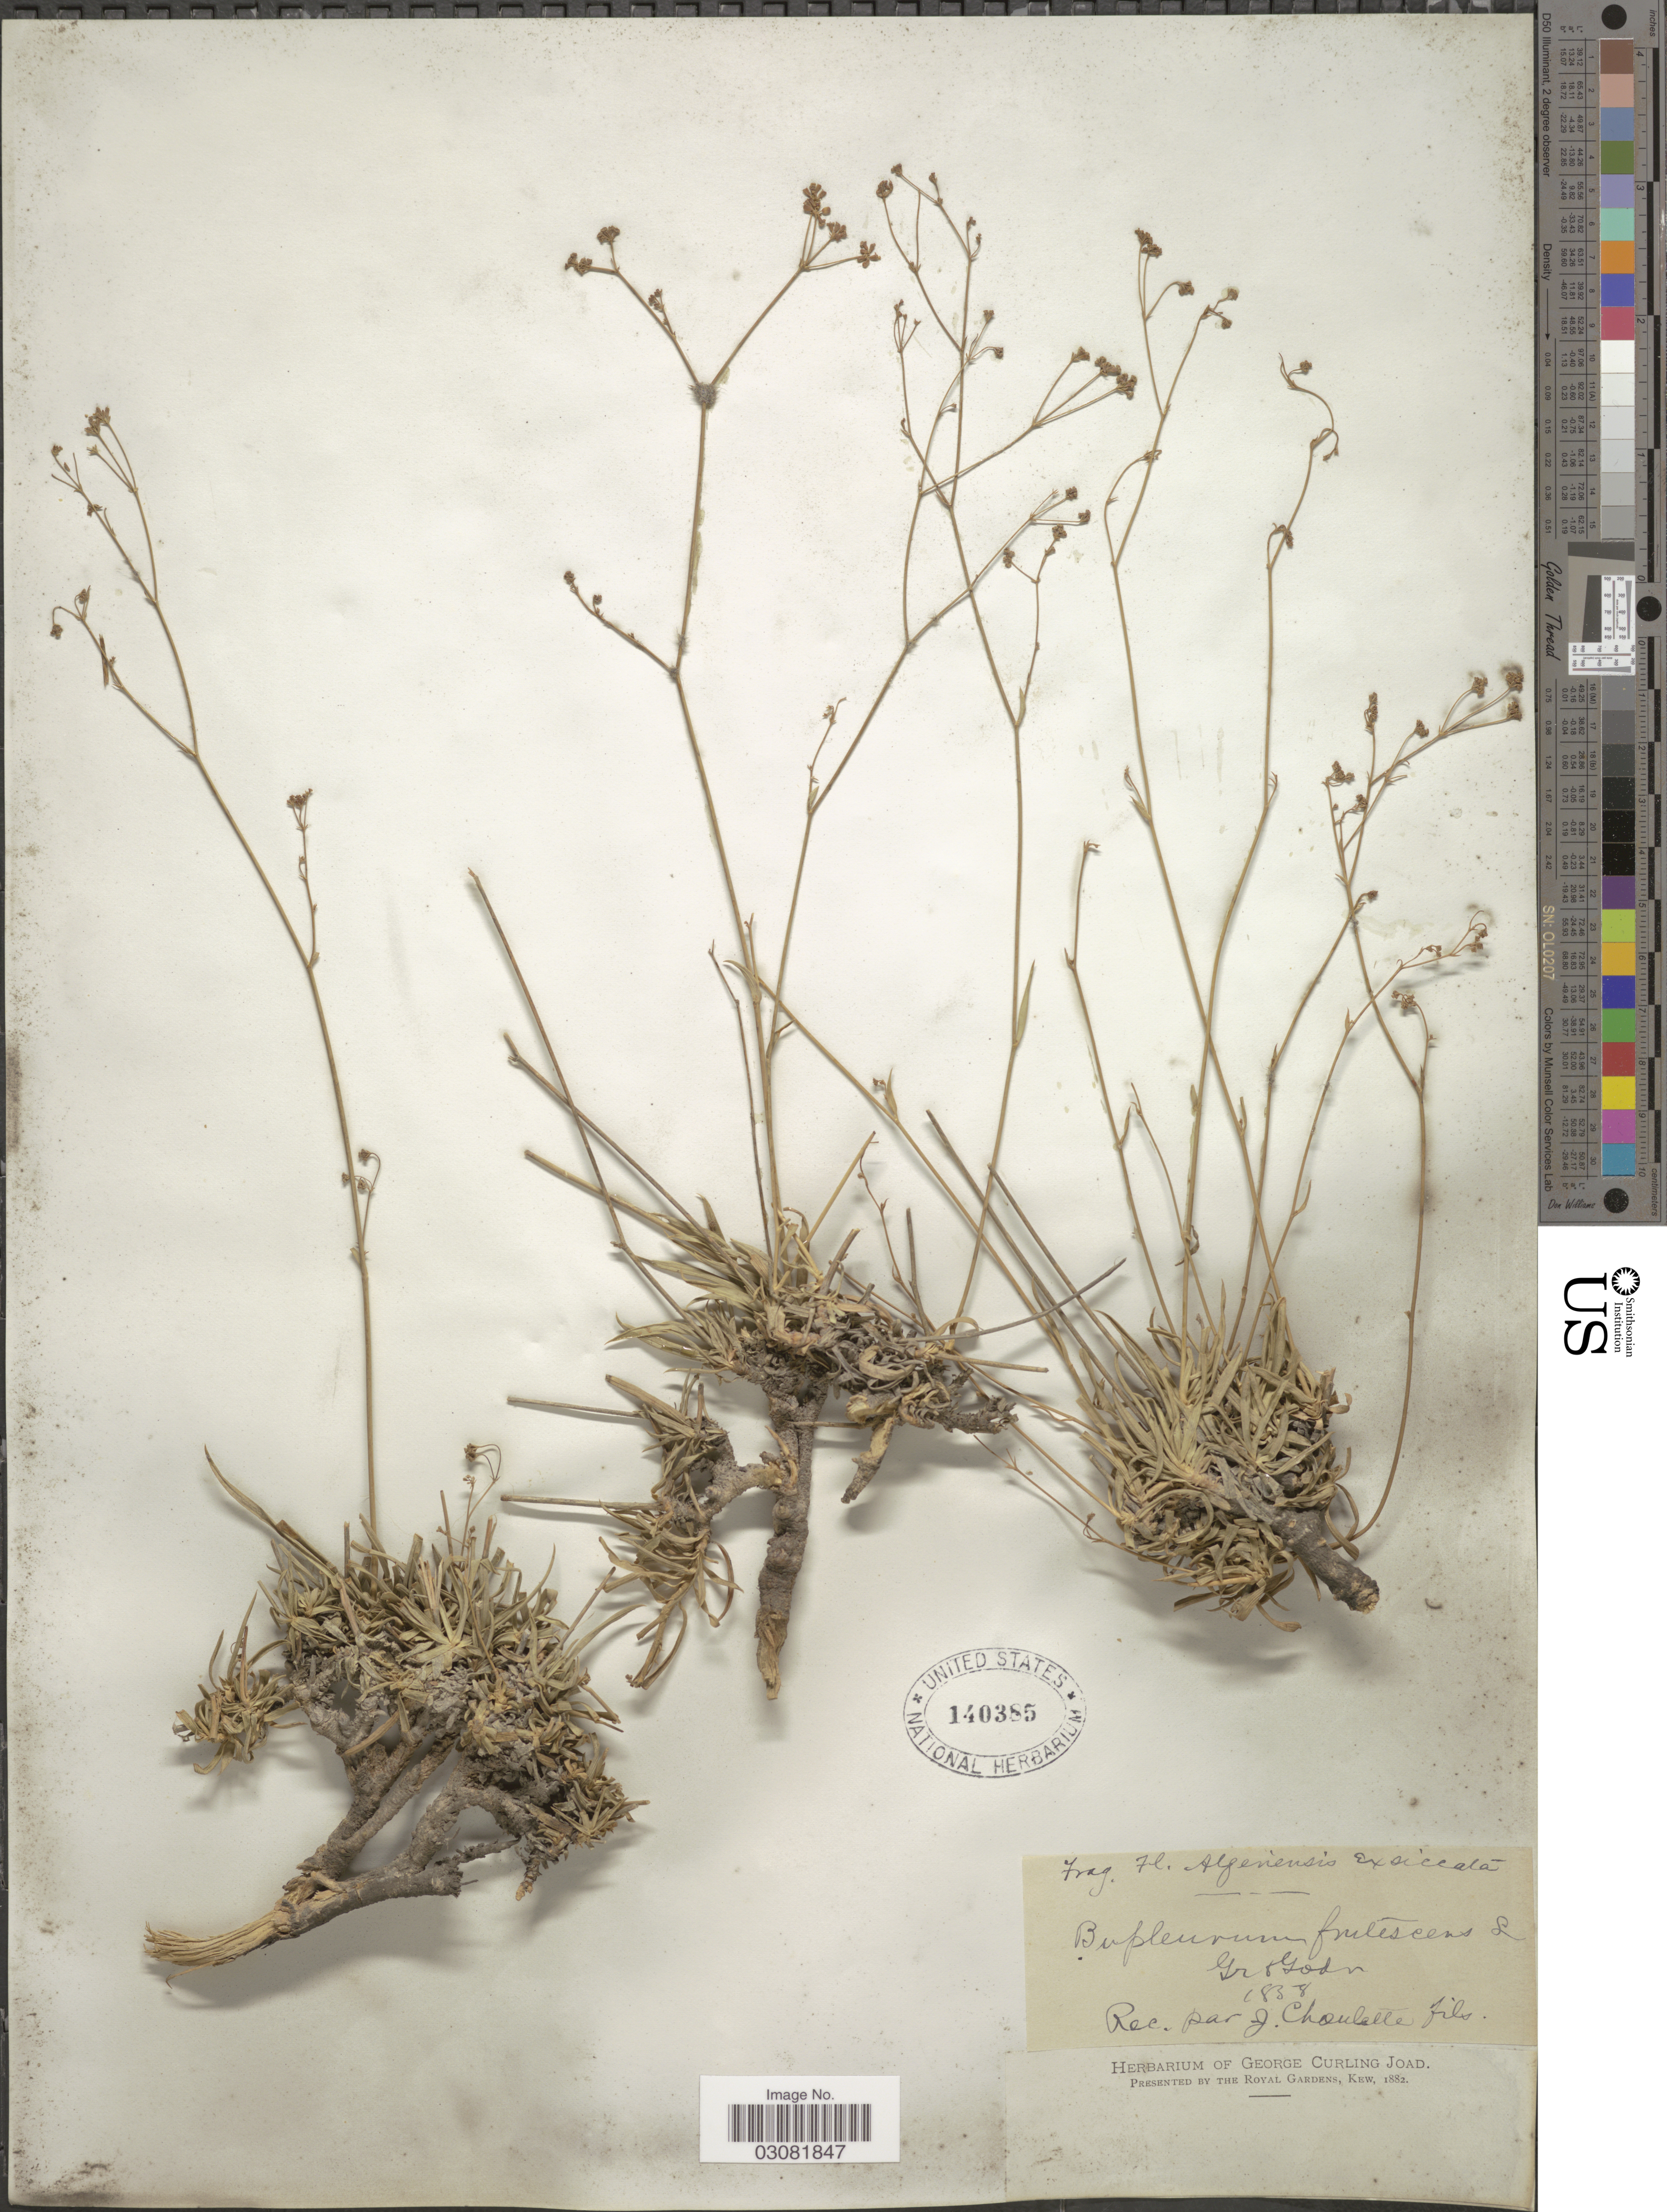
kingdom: Plantae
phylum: Tracheophyta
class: Magnoliopsida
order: Apiales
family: Apiaceae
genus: Bupleurum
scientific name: Bupleurum frutescens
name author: Hill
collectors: J. Choulette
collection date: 1838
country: Algeria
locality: Algeriensis.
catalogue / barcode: US 140385